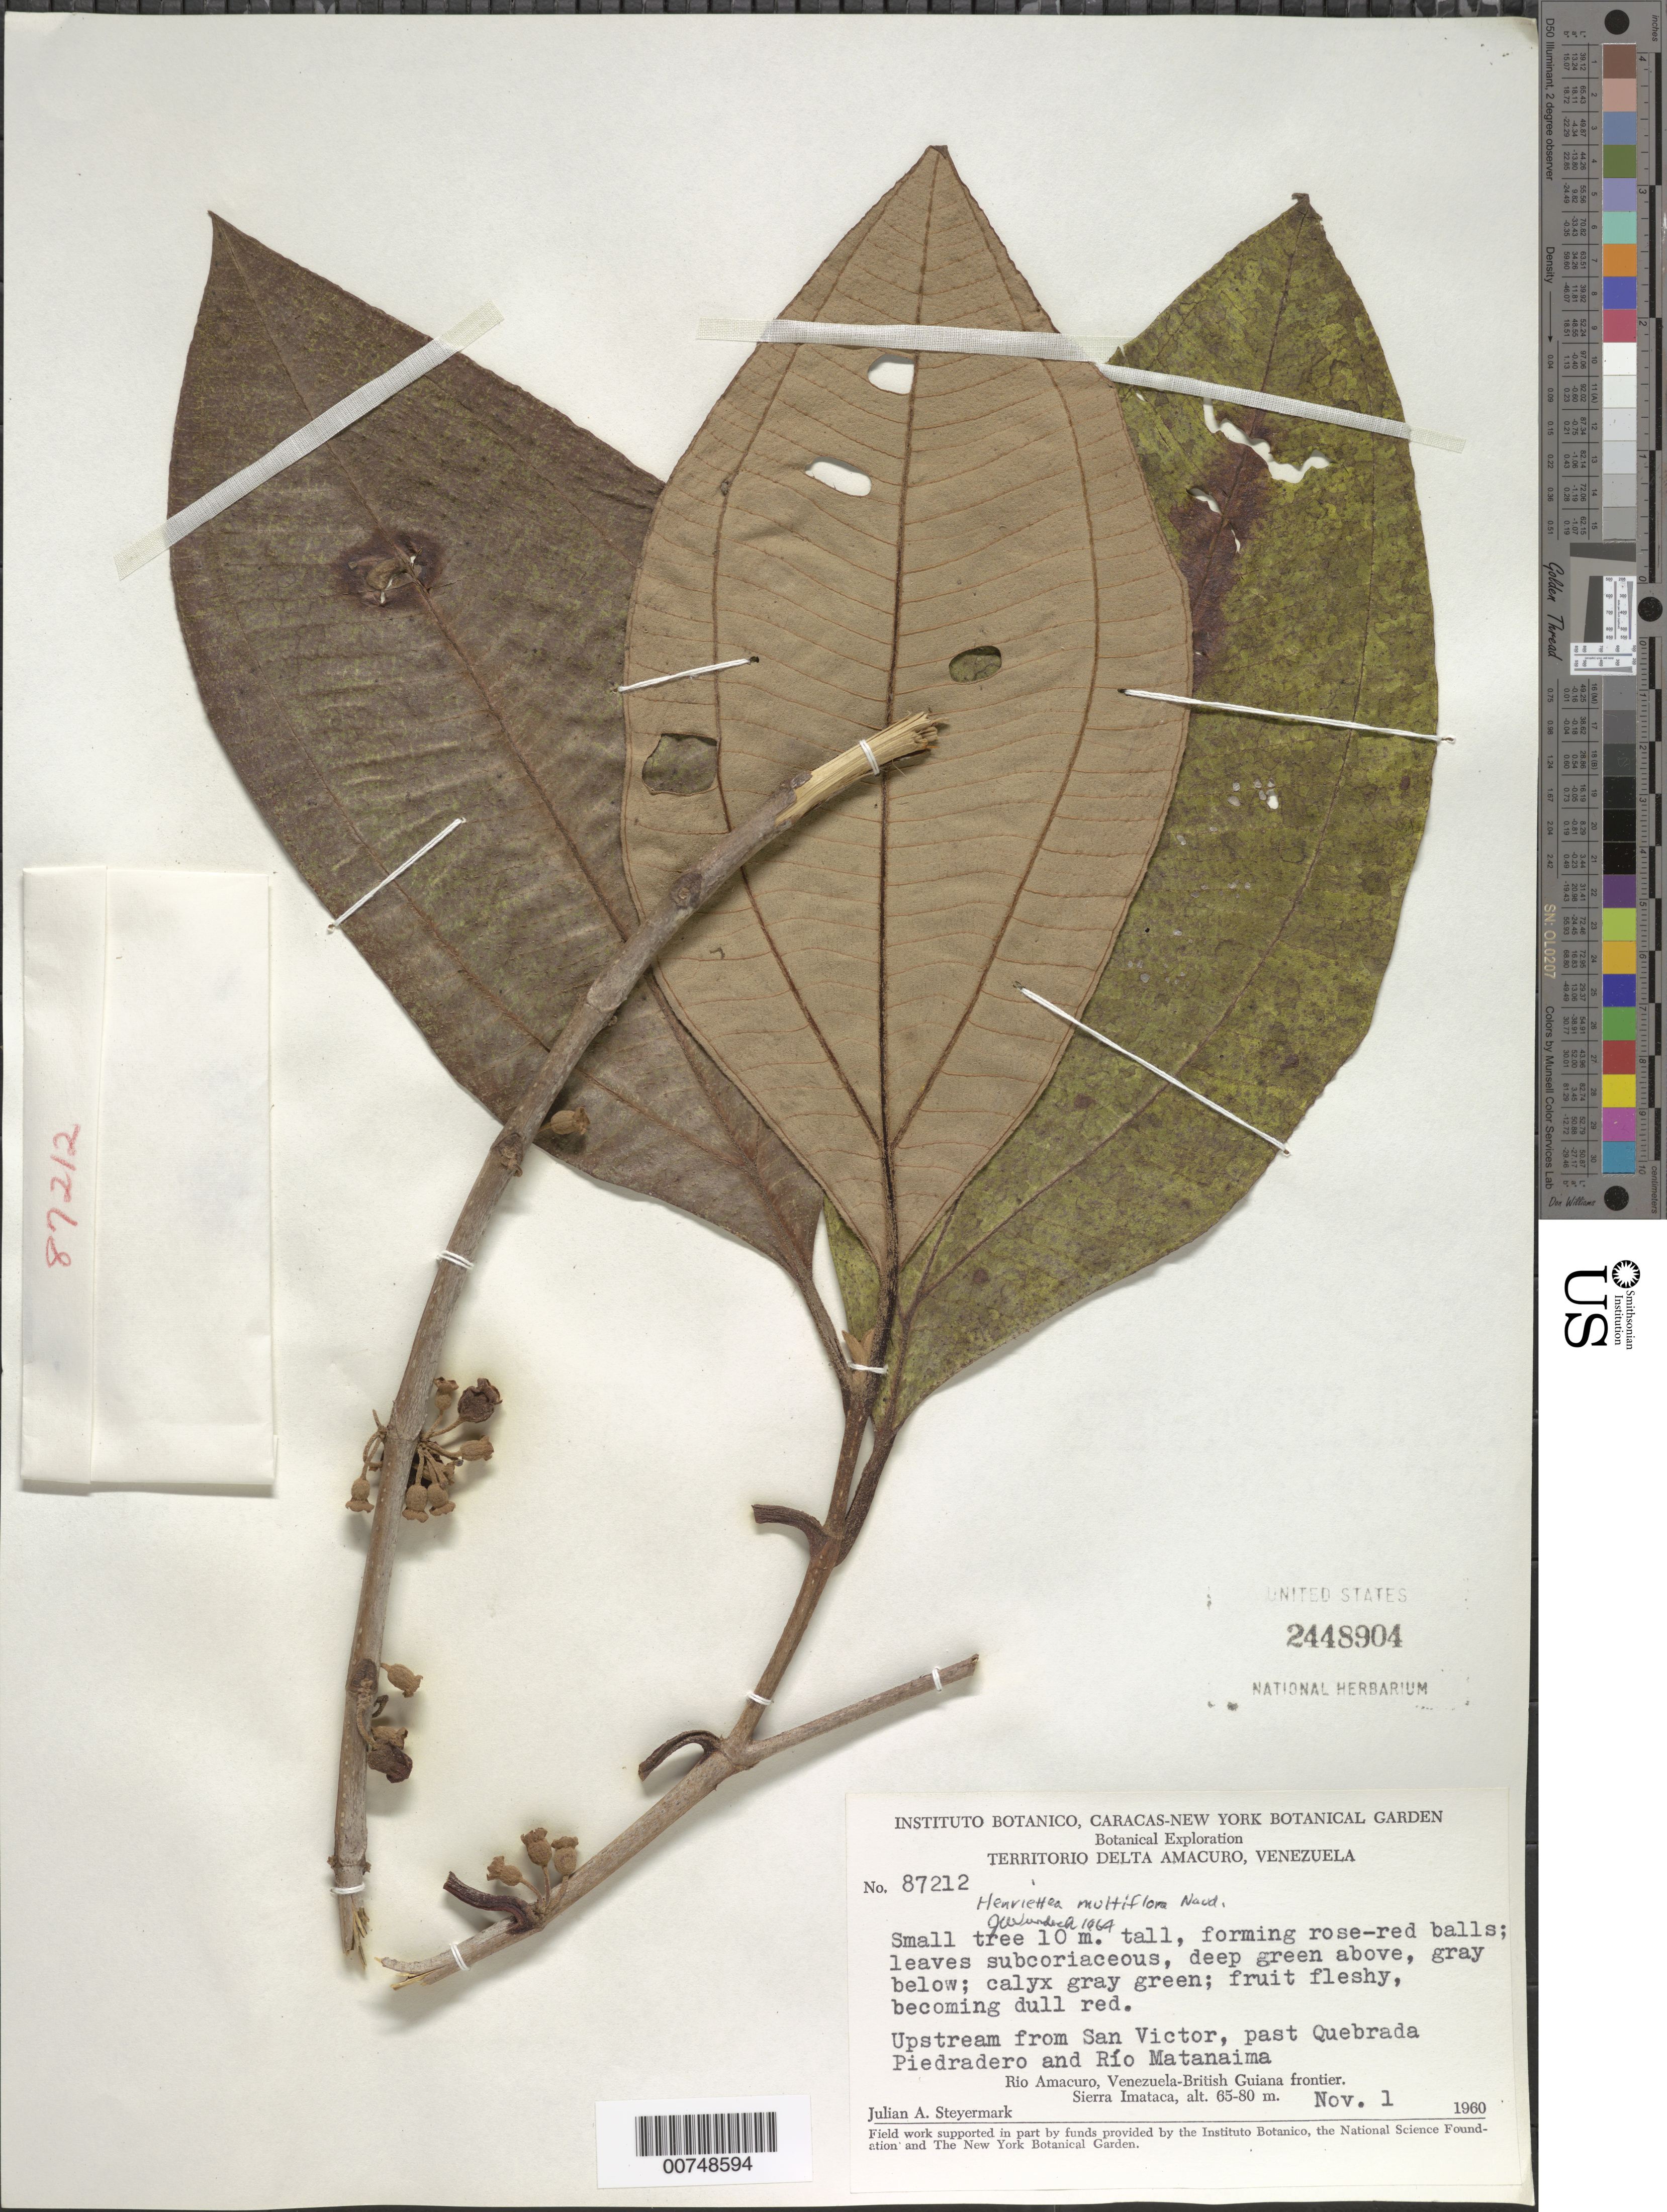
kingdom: Plantae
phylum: Tracheophyta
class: Magnoliopsida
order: Myrtales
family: Melastomataceae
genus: Henriettea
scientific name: Henriettea multiflora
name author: Naudin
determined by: Wurdack, John J., (US), US (UNITED STATES)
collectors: J. Steyermark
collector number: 87212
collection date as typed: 1-Nov-60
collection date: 1960-11-01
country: Venezuela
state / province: Delta Amacuro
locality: Río Amacuro, Venezuela-British Guiana frontier, Sierra Imataca; upstream from San Victor, past Quebrada Piedradero and Río Matanaima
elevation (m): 65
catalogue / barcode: US 2448904